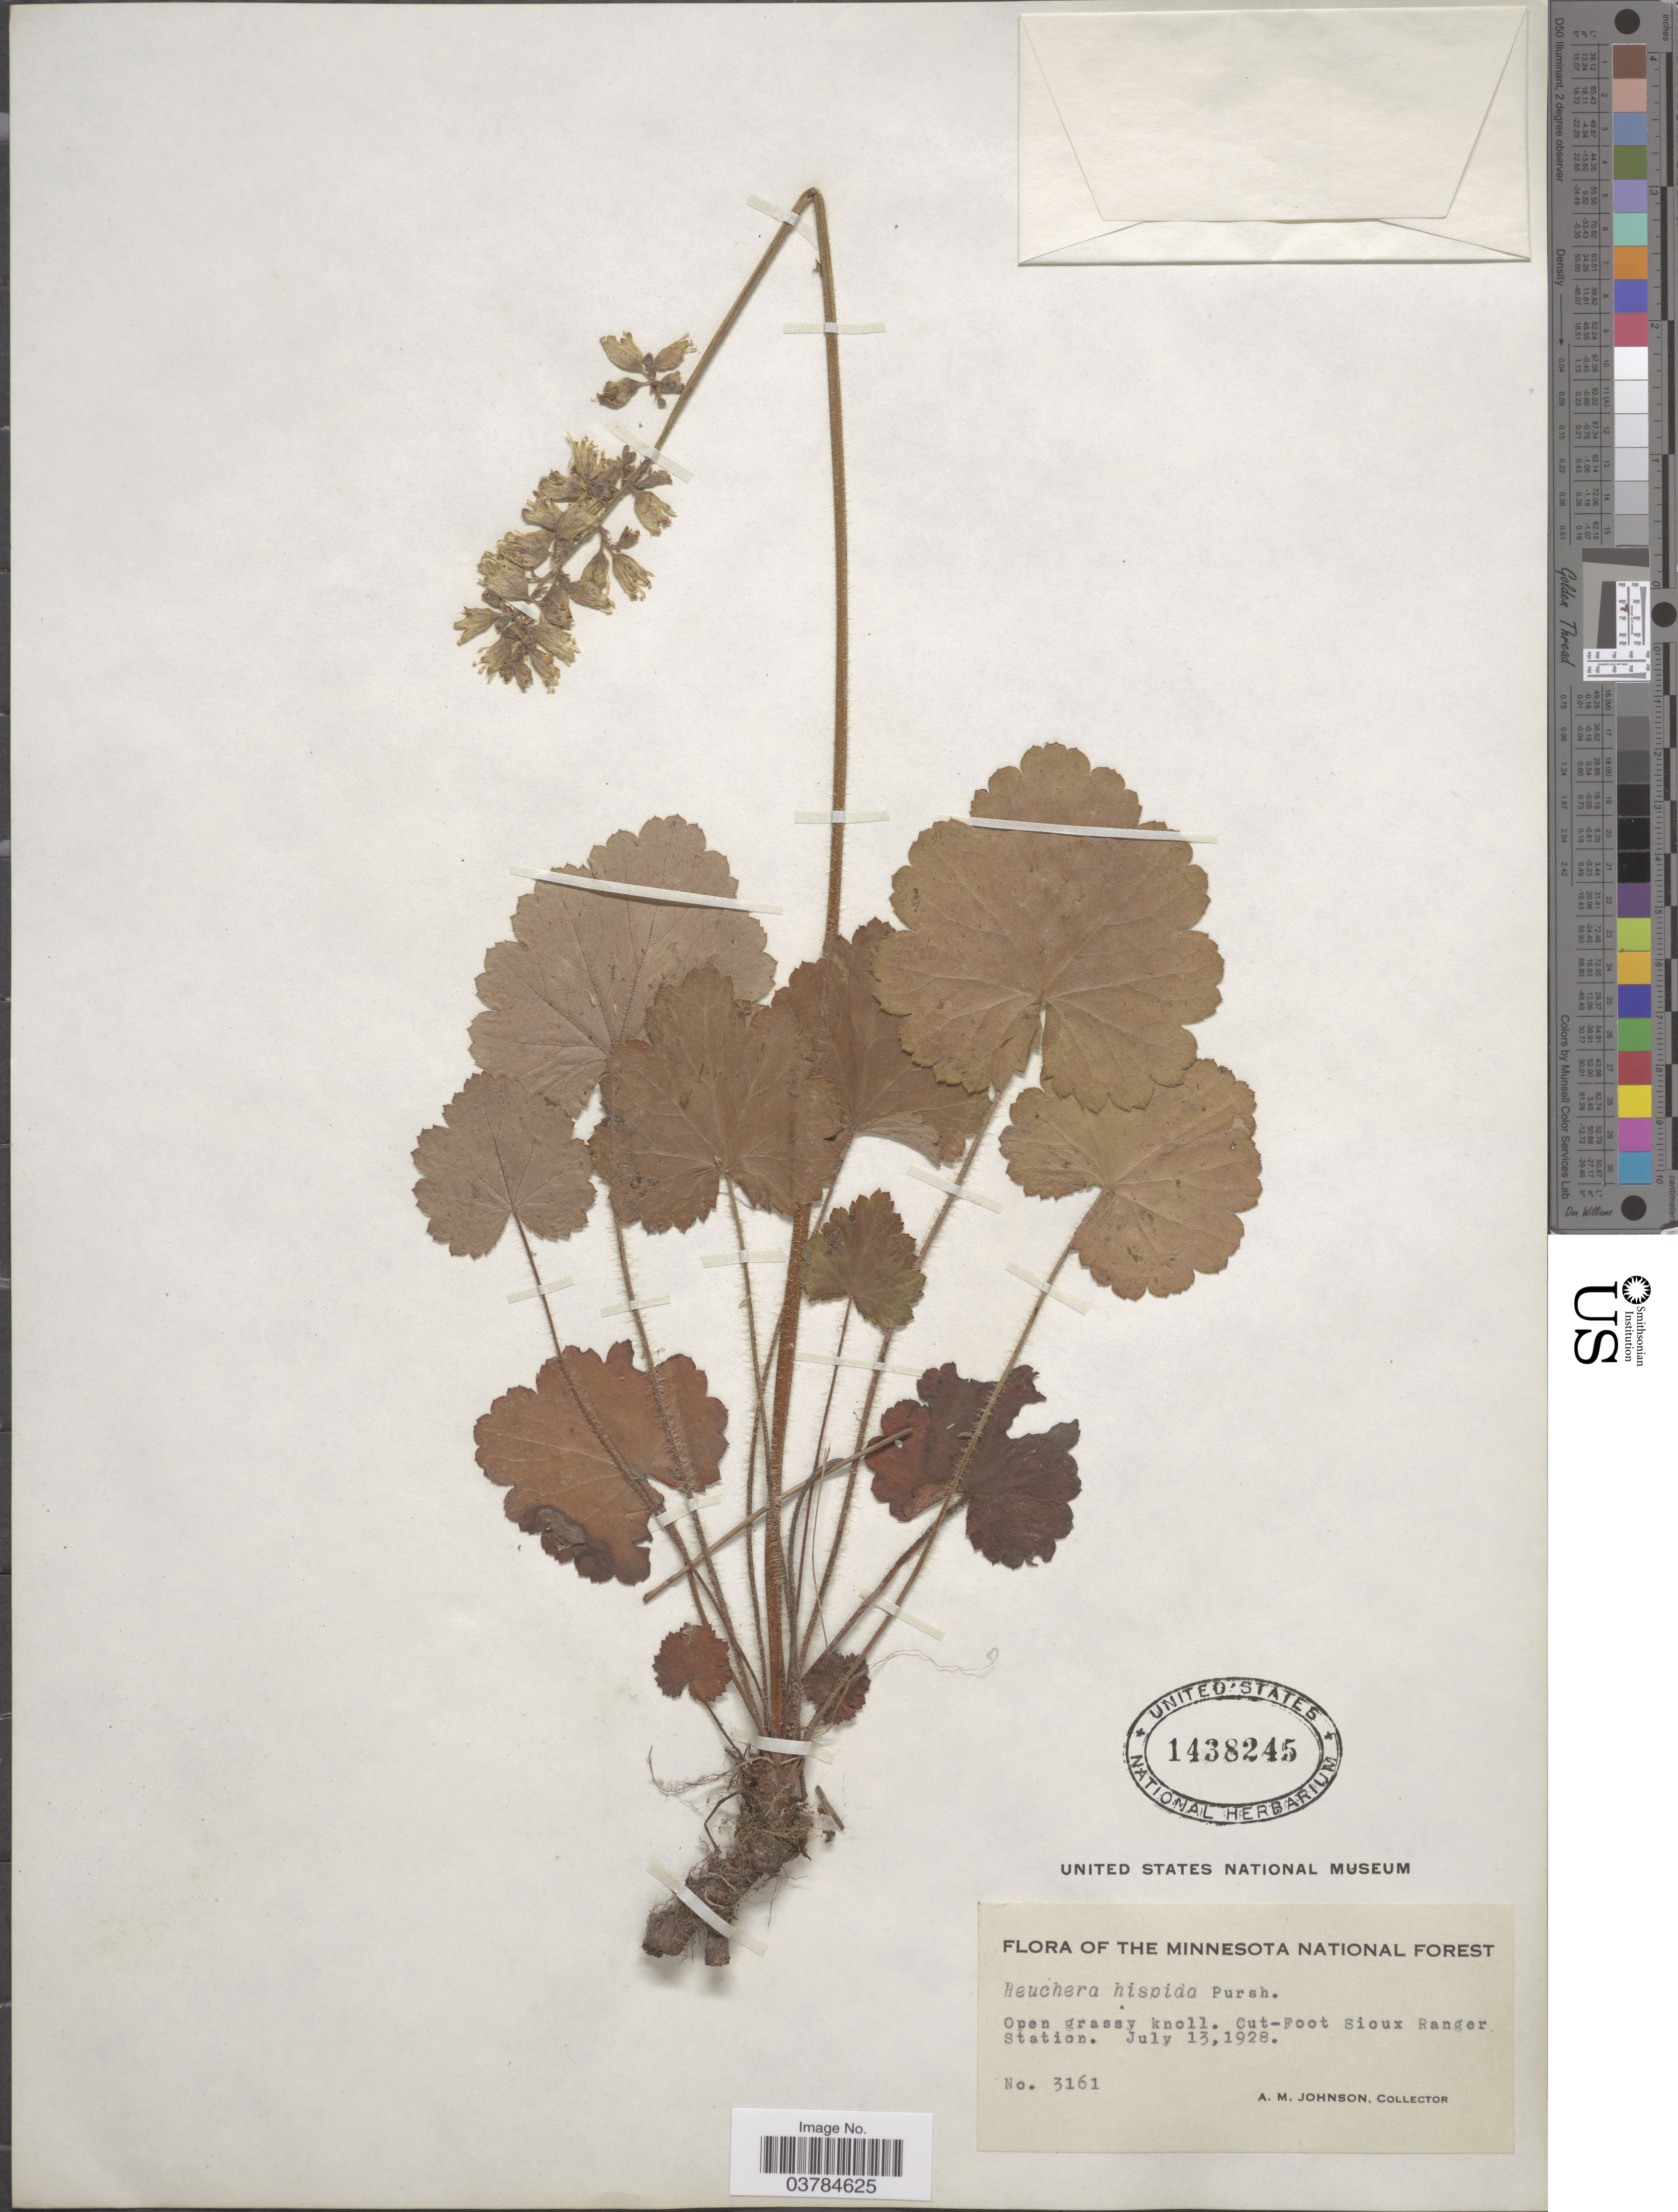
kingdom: Plantae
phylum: Tracheophyta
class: Magnoliopsida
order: Saxifragales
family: Saxifragaceae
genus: Heuchera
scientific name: Heuchera hispida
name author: Pursh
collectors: A. M. Johnson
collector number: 3161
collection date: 1928-07-13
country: United States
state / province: Minnesota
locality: The Minnesota National Forest. Cut-Foot Sioux Ranger Station.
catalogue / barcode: US 1438245